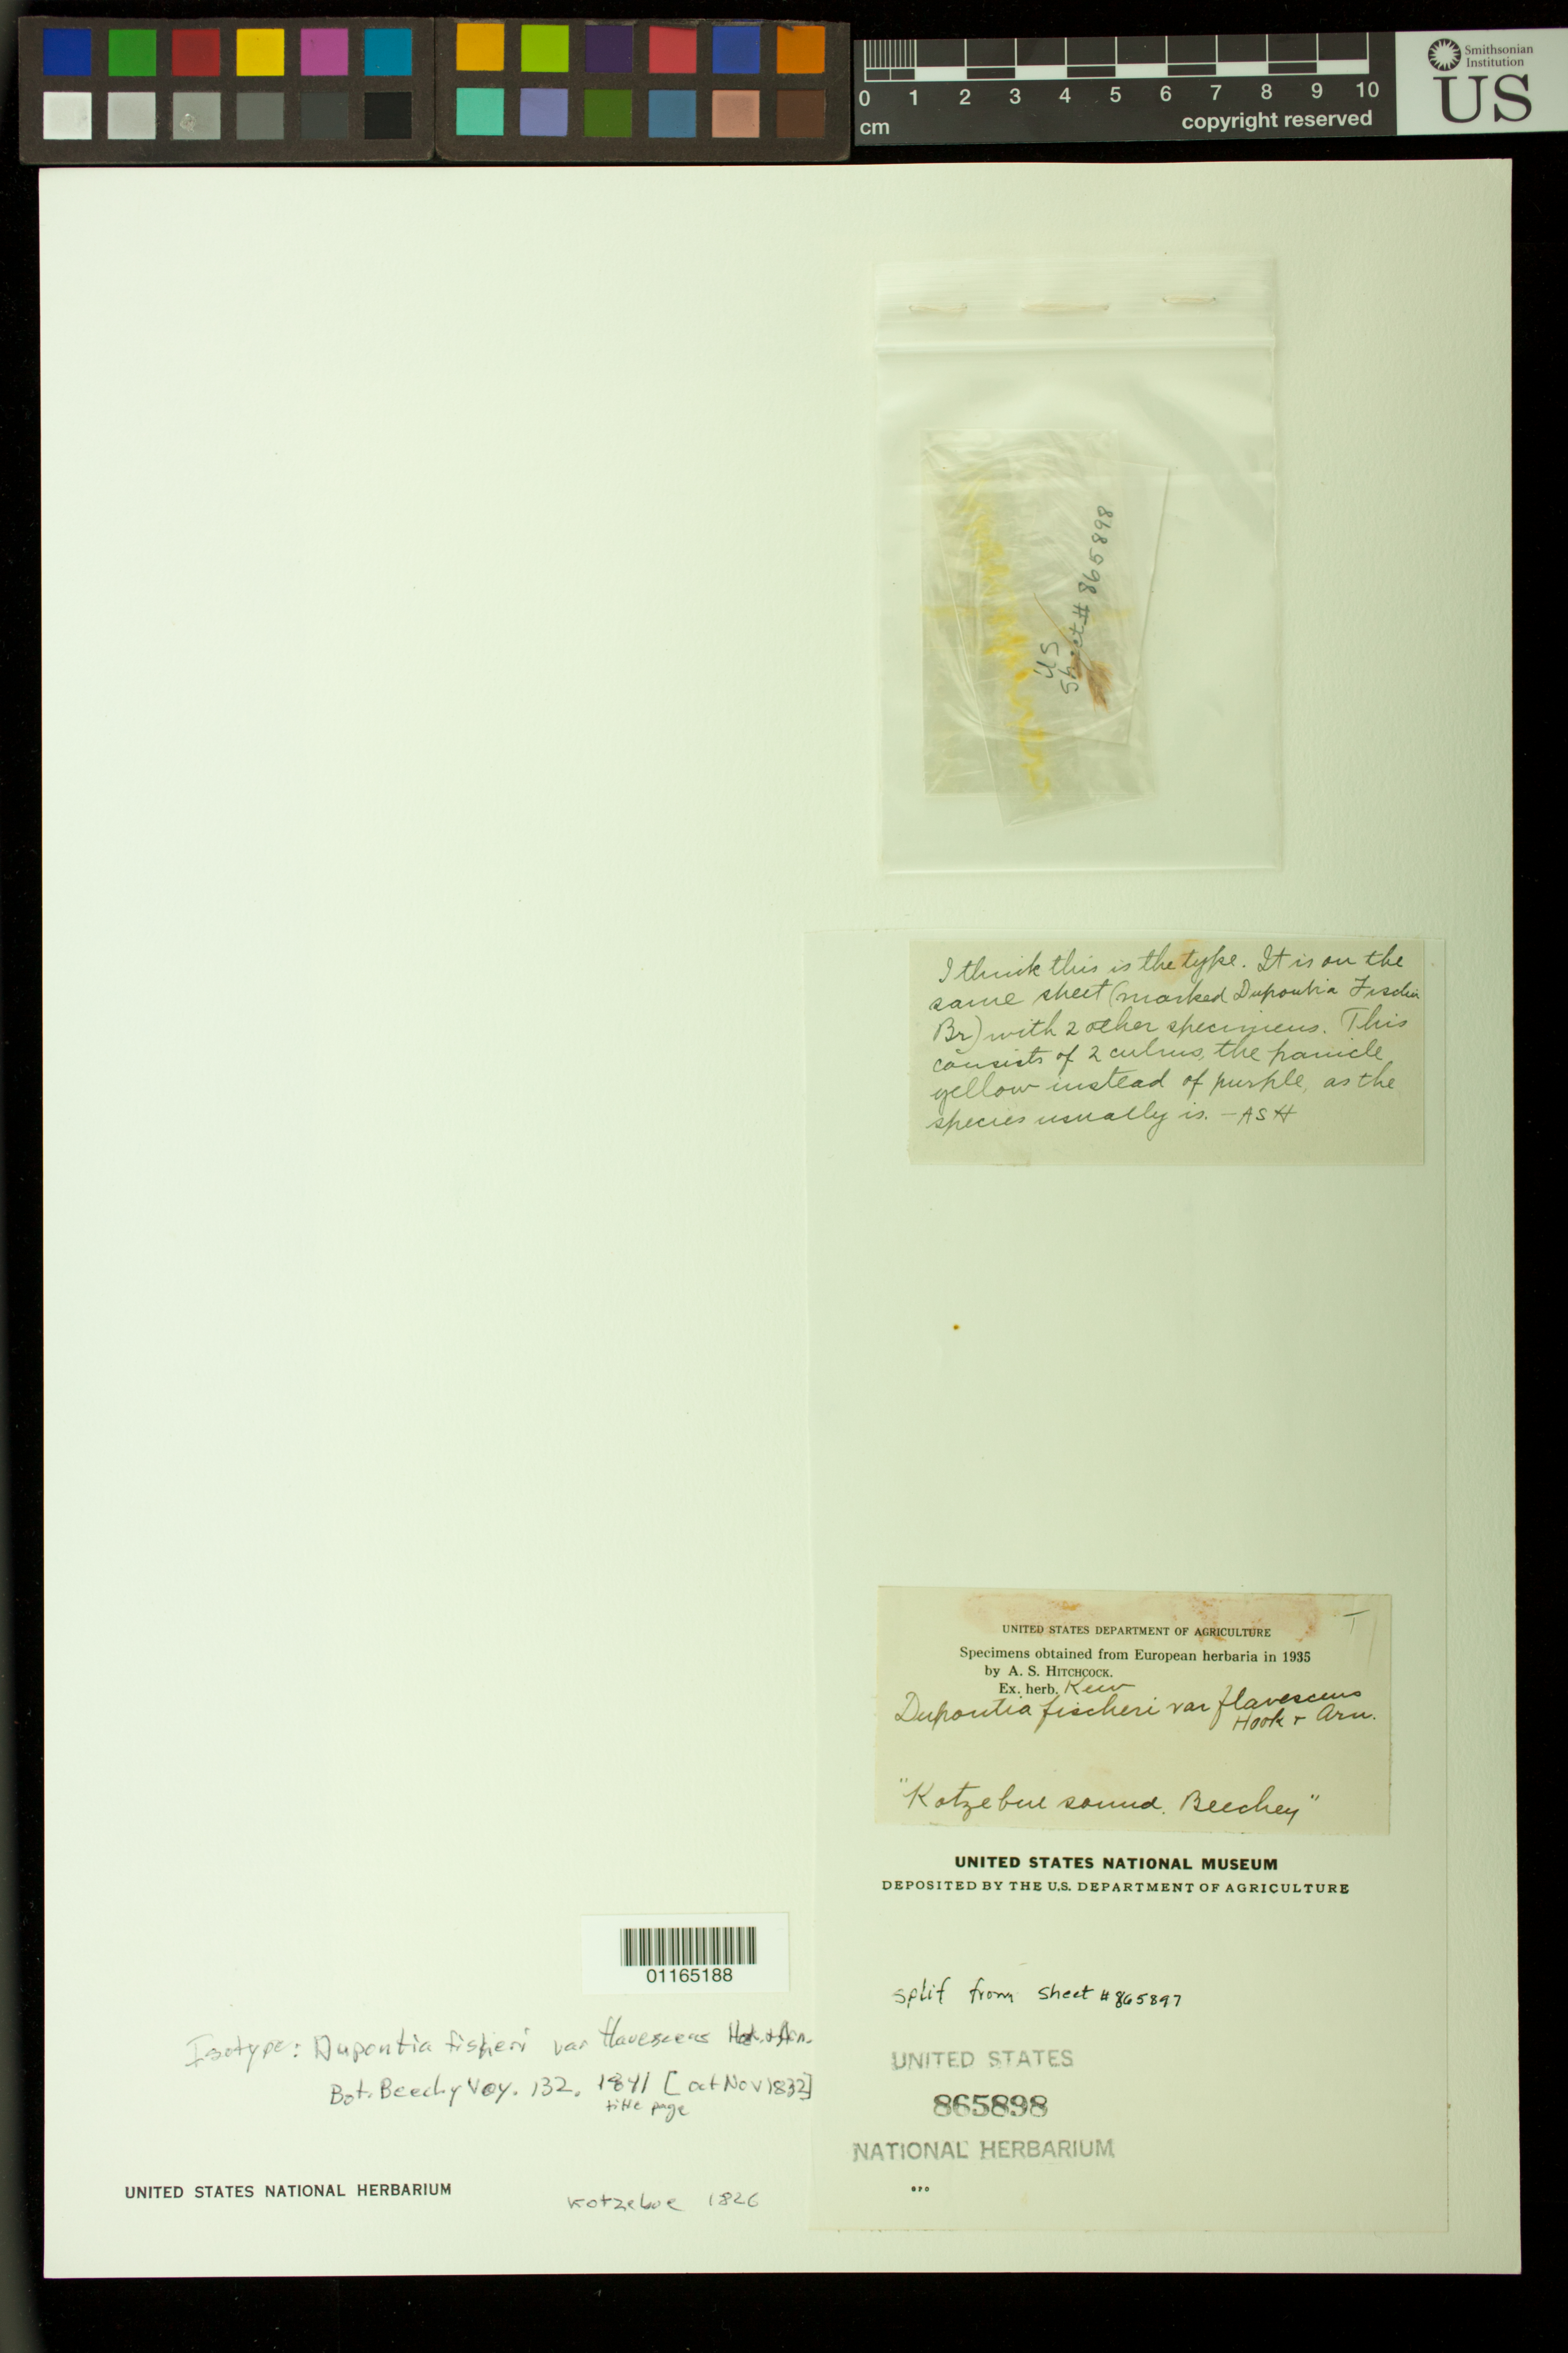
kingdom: Plantae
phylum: Tracheophyta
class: Liliopsida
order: Poales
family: Poaceae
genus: Dupontia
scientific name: Dupontia fisheri var. flavescens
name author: Hook. & Arn.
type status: Possible Type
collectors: F. Beechey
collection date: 1826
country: United States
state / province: Alaska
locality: Kotzebue Sound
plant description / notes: Fragmentary material of type specimen ex herb. Kew. [Split from sheet USNH 865897]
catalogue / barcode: US 865898